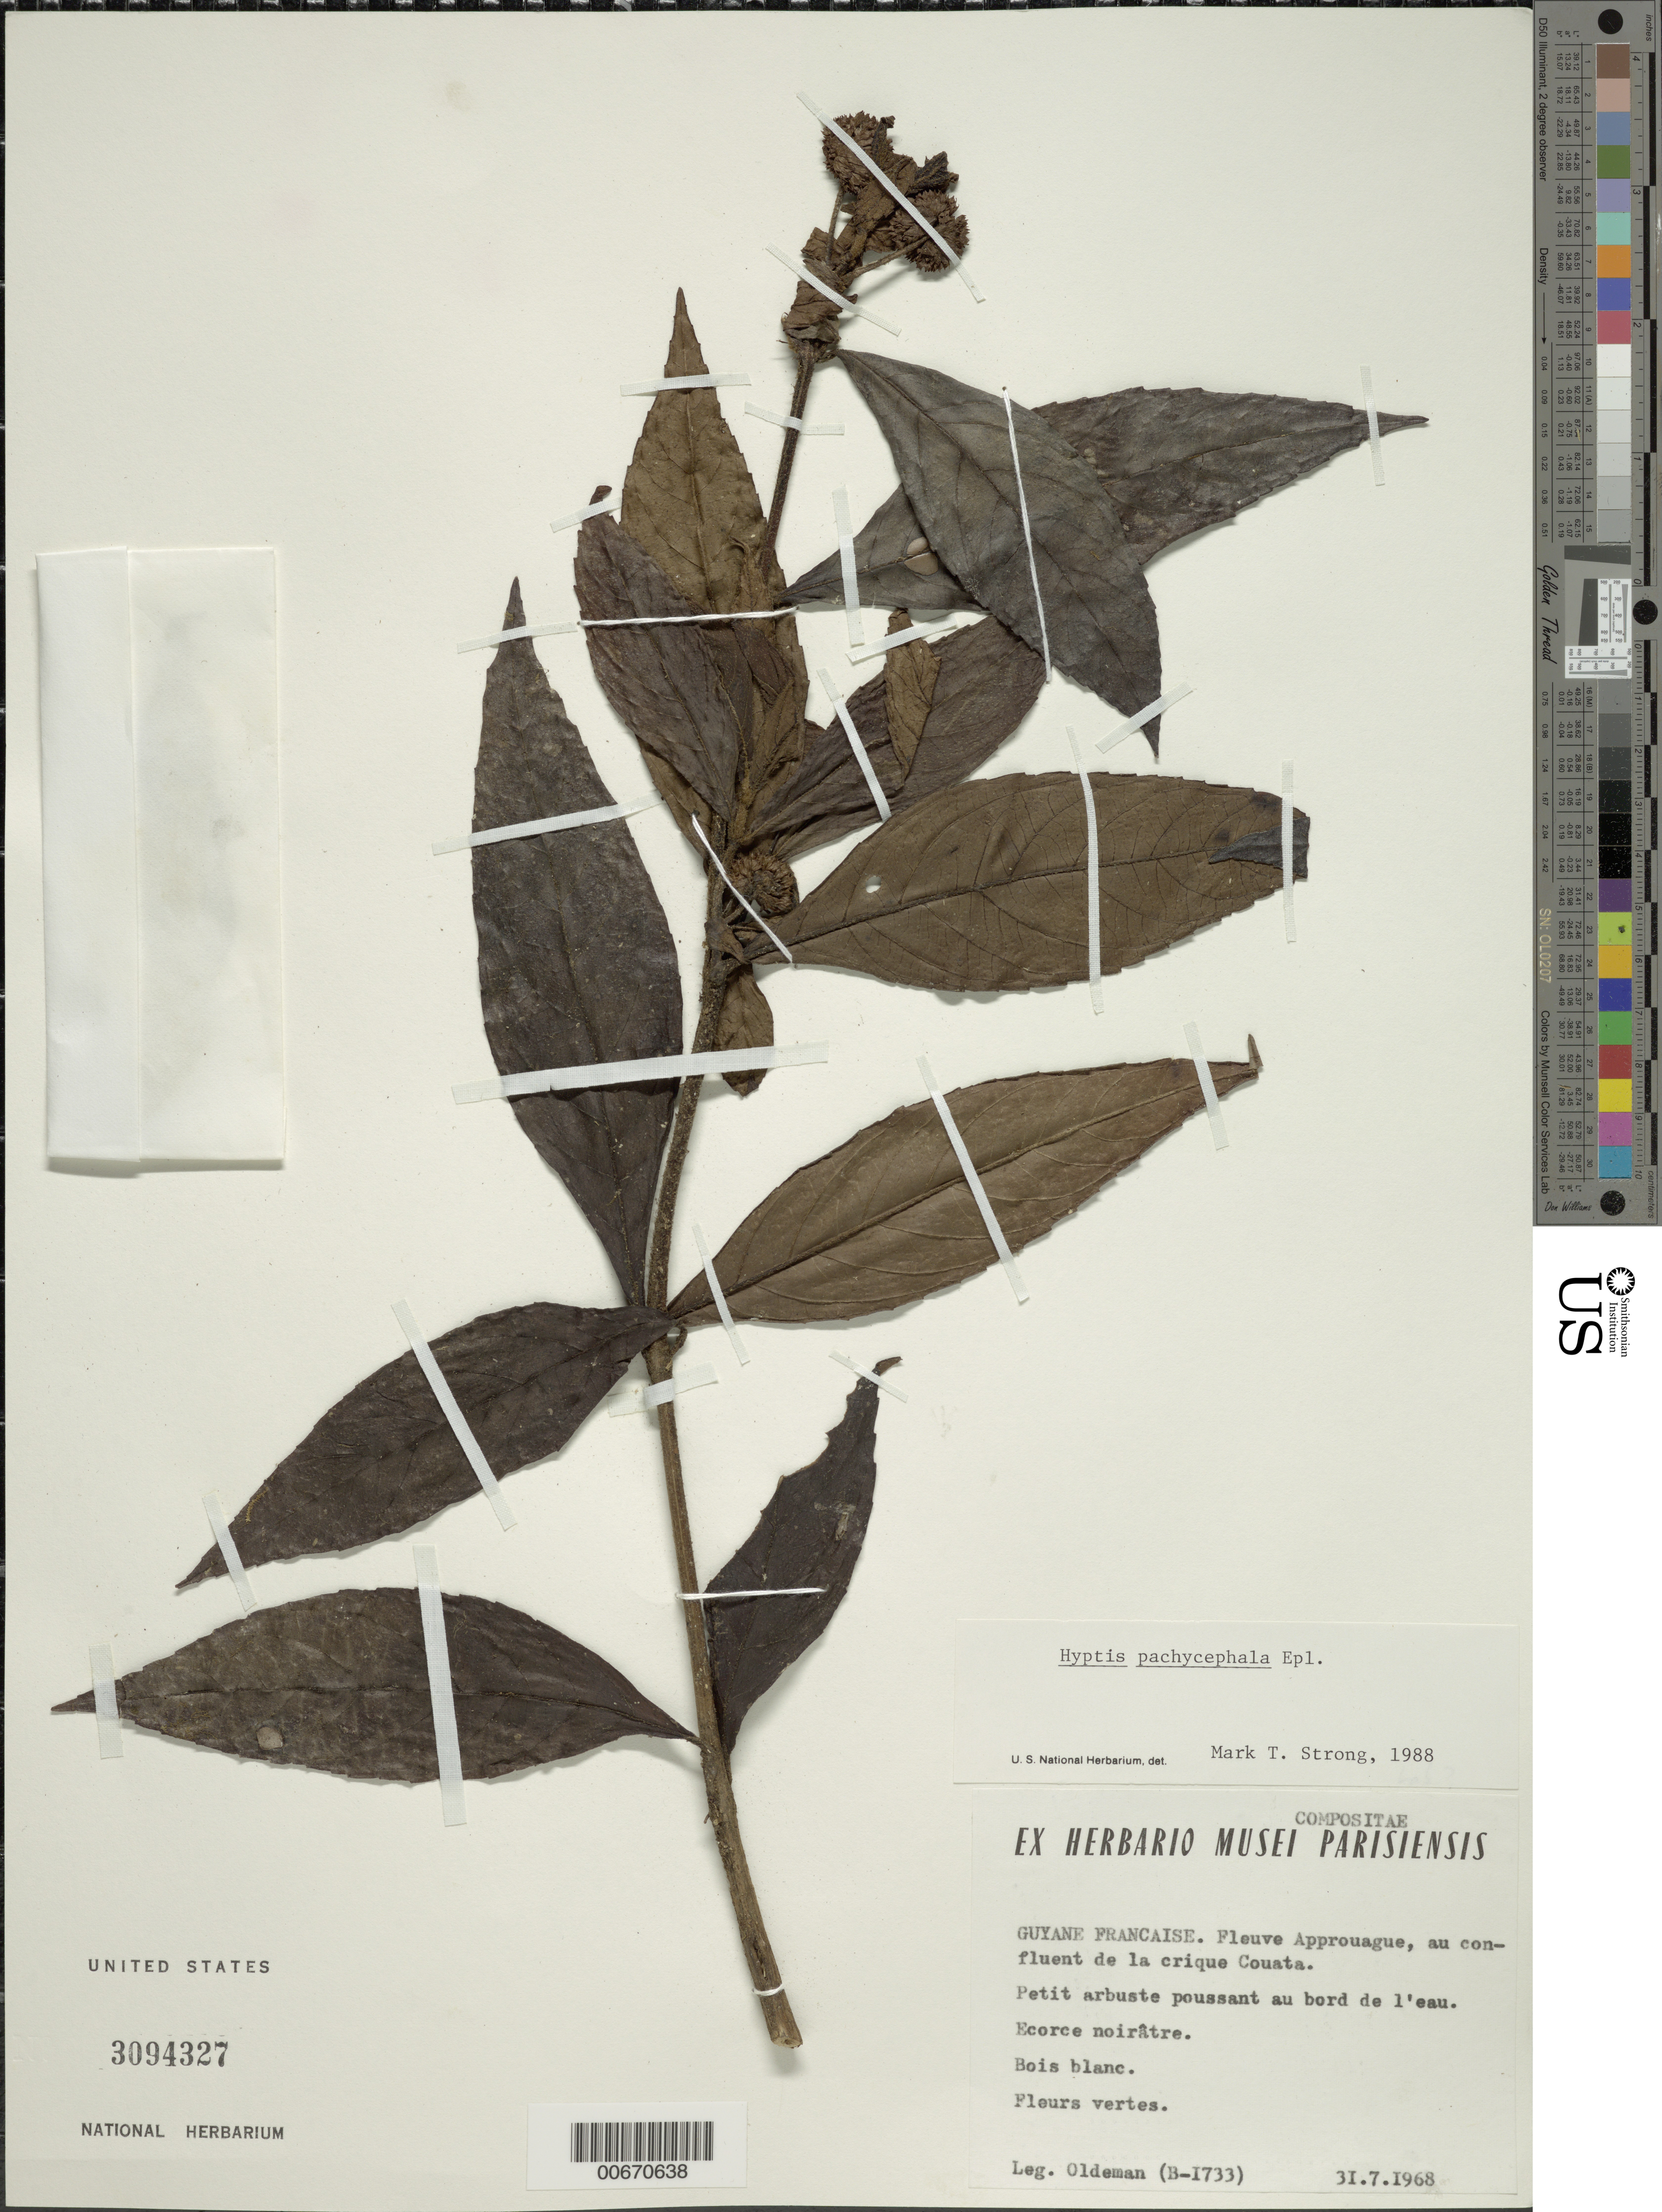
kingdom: Plantae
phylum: Tracheophyta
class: Magnoliopsida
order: Lamiales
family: Lamiaceae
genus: Hyptis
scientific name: Hyptis pachycephala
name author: Epling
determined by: Strong, M. T., (US), Smithsonian Institution - National Museum of Natural History (UNITED STATES)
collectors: R. Oldeman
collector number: B 1733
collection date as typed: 31-Jul-68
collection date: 1968-07-31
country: French Guiana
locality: Approuague R., au confluent de la crique Couata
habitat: Riverbank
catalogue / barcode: US 3094327